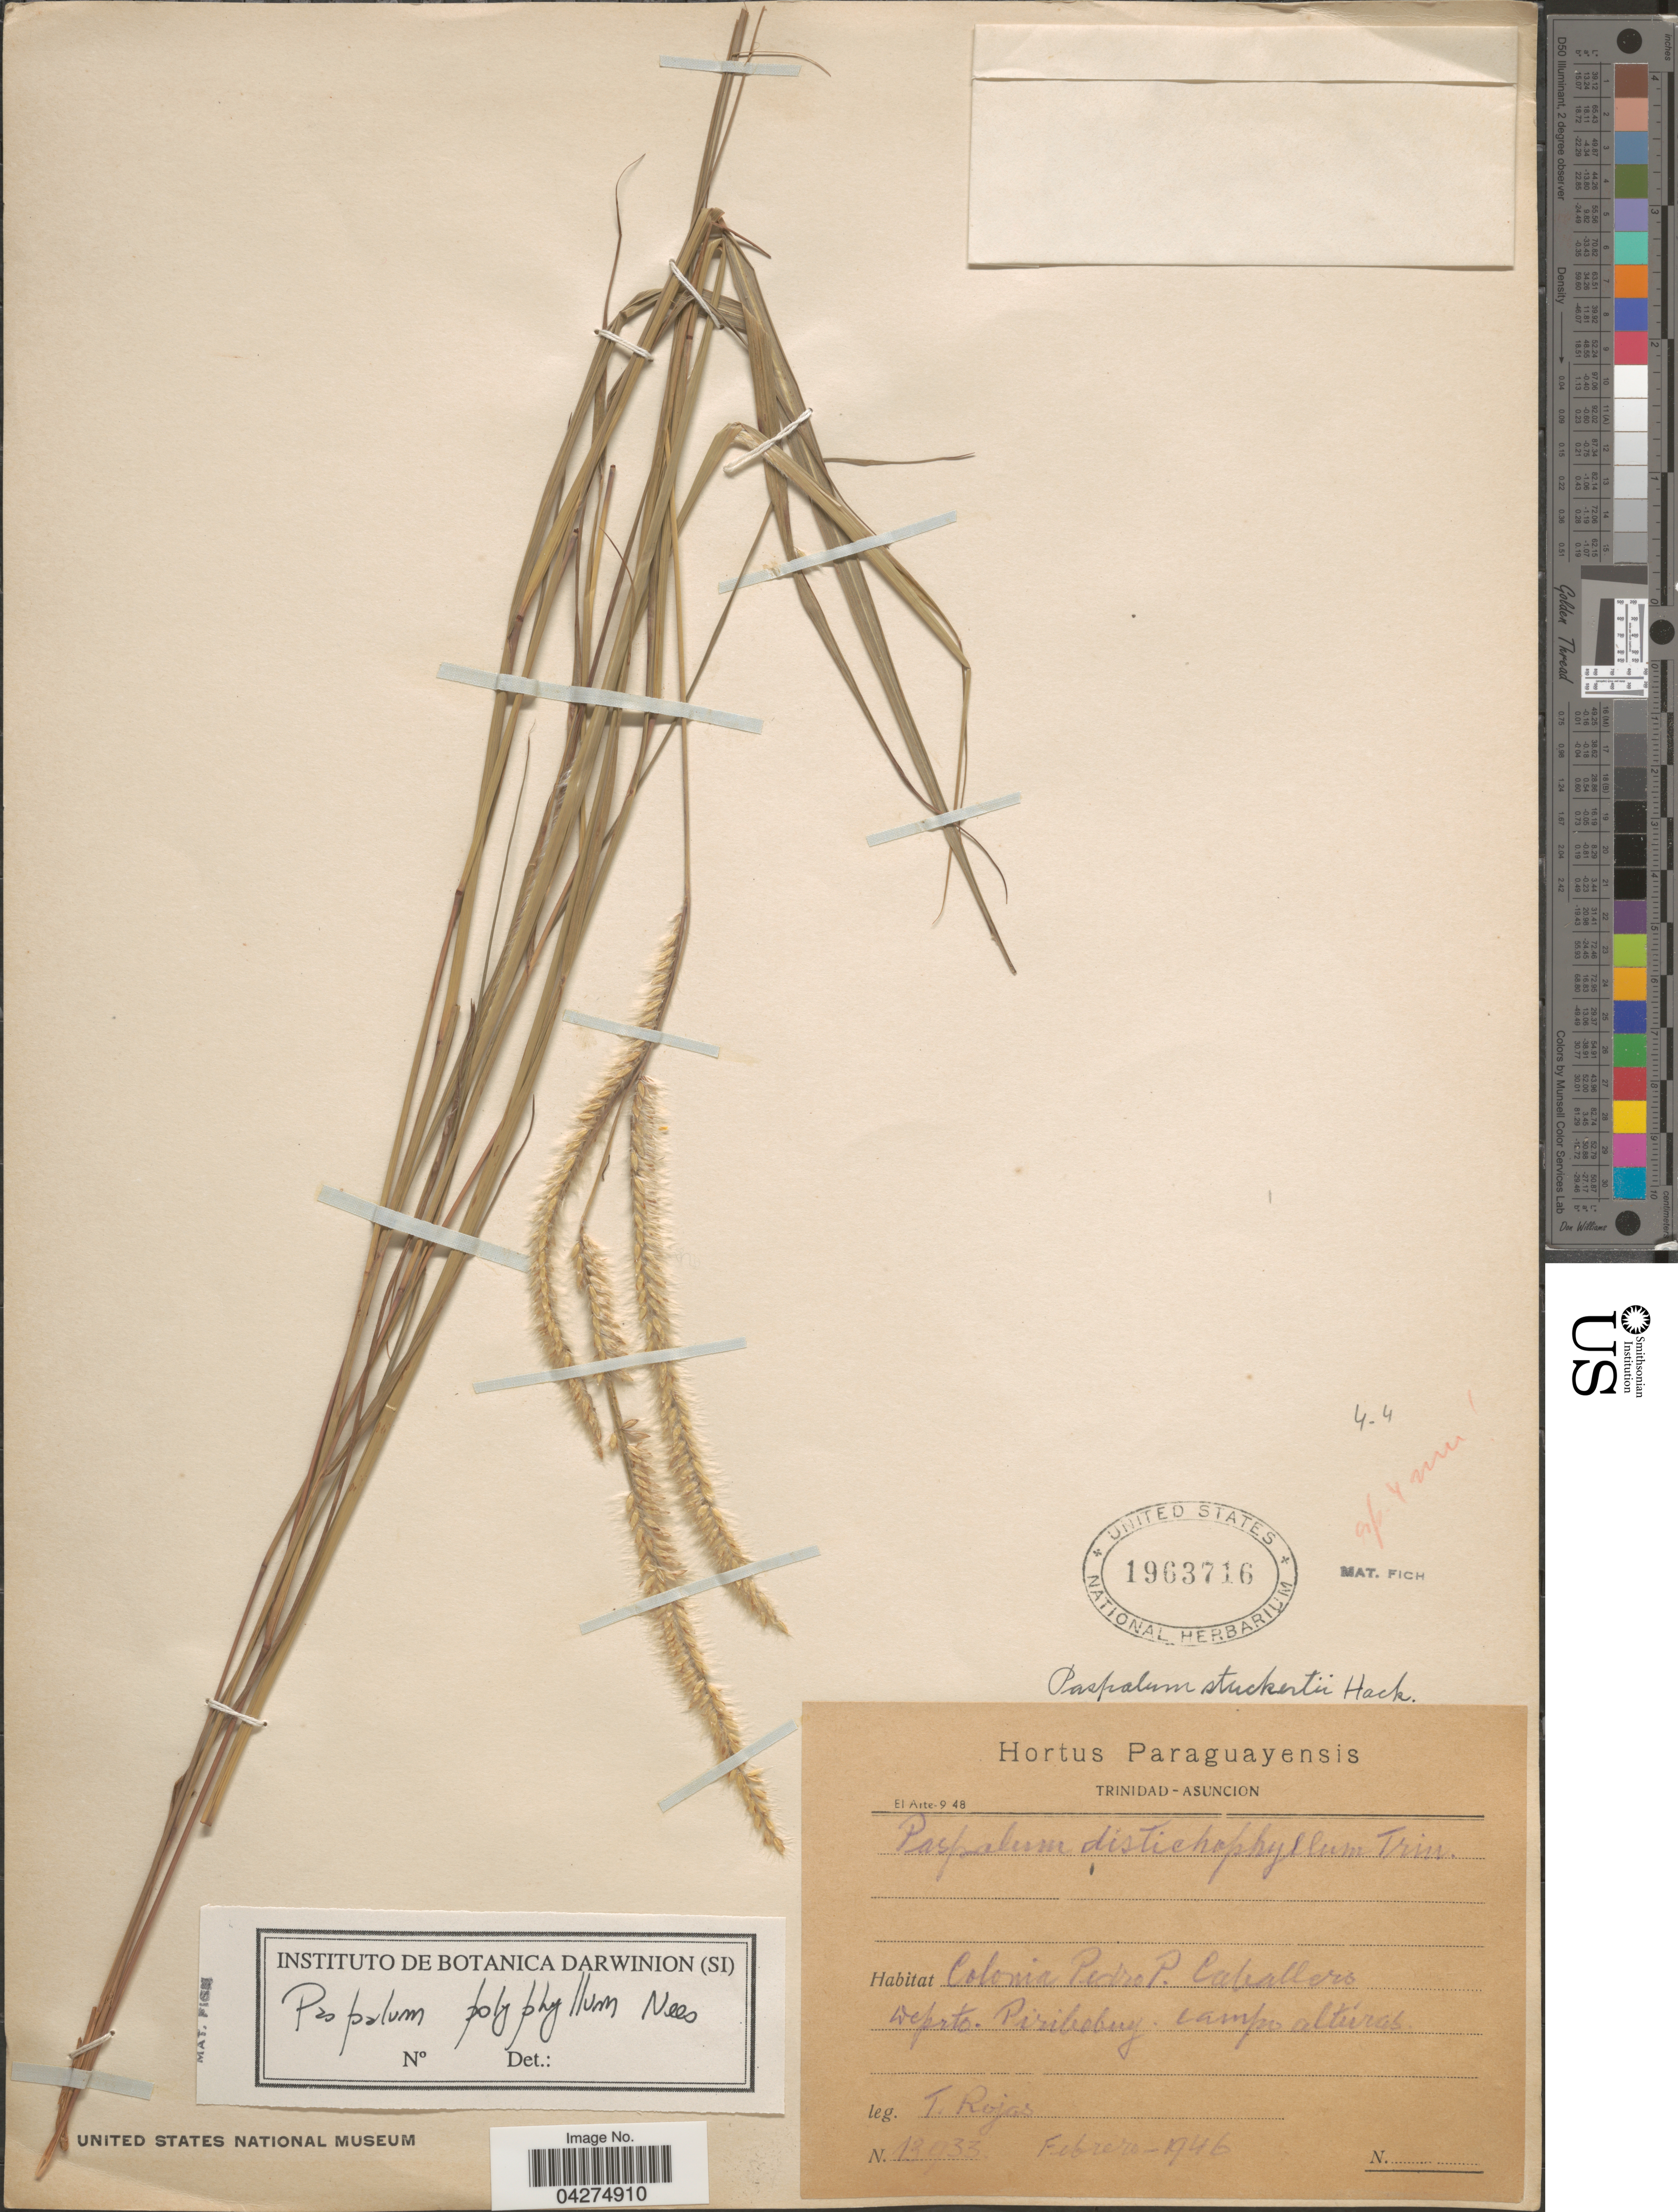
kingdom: Plantae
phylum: Tracheophyta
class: Liliopsida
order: Poales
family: Poaceae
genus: Paspalum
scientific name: Paspalum polyphyllum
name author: Nees ex Trin.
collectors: T. Rojas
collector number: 13933*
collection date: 1946-02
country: Paraguay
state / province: Asuncion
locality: Colonia Pedro P. Caballero. Deprto. Piribebuy.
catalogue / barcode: US 1963716